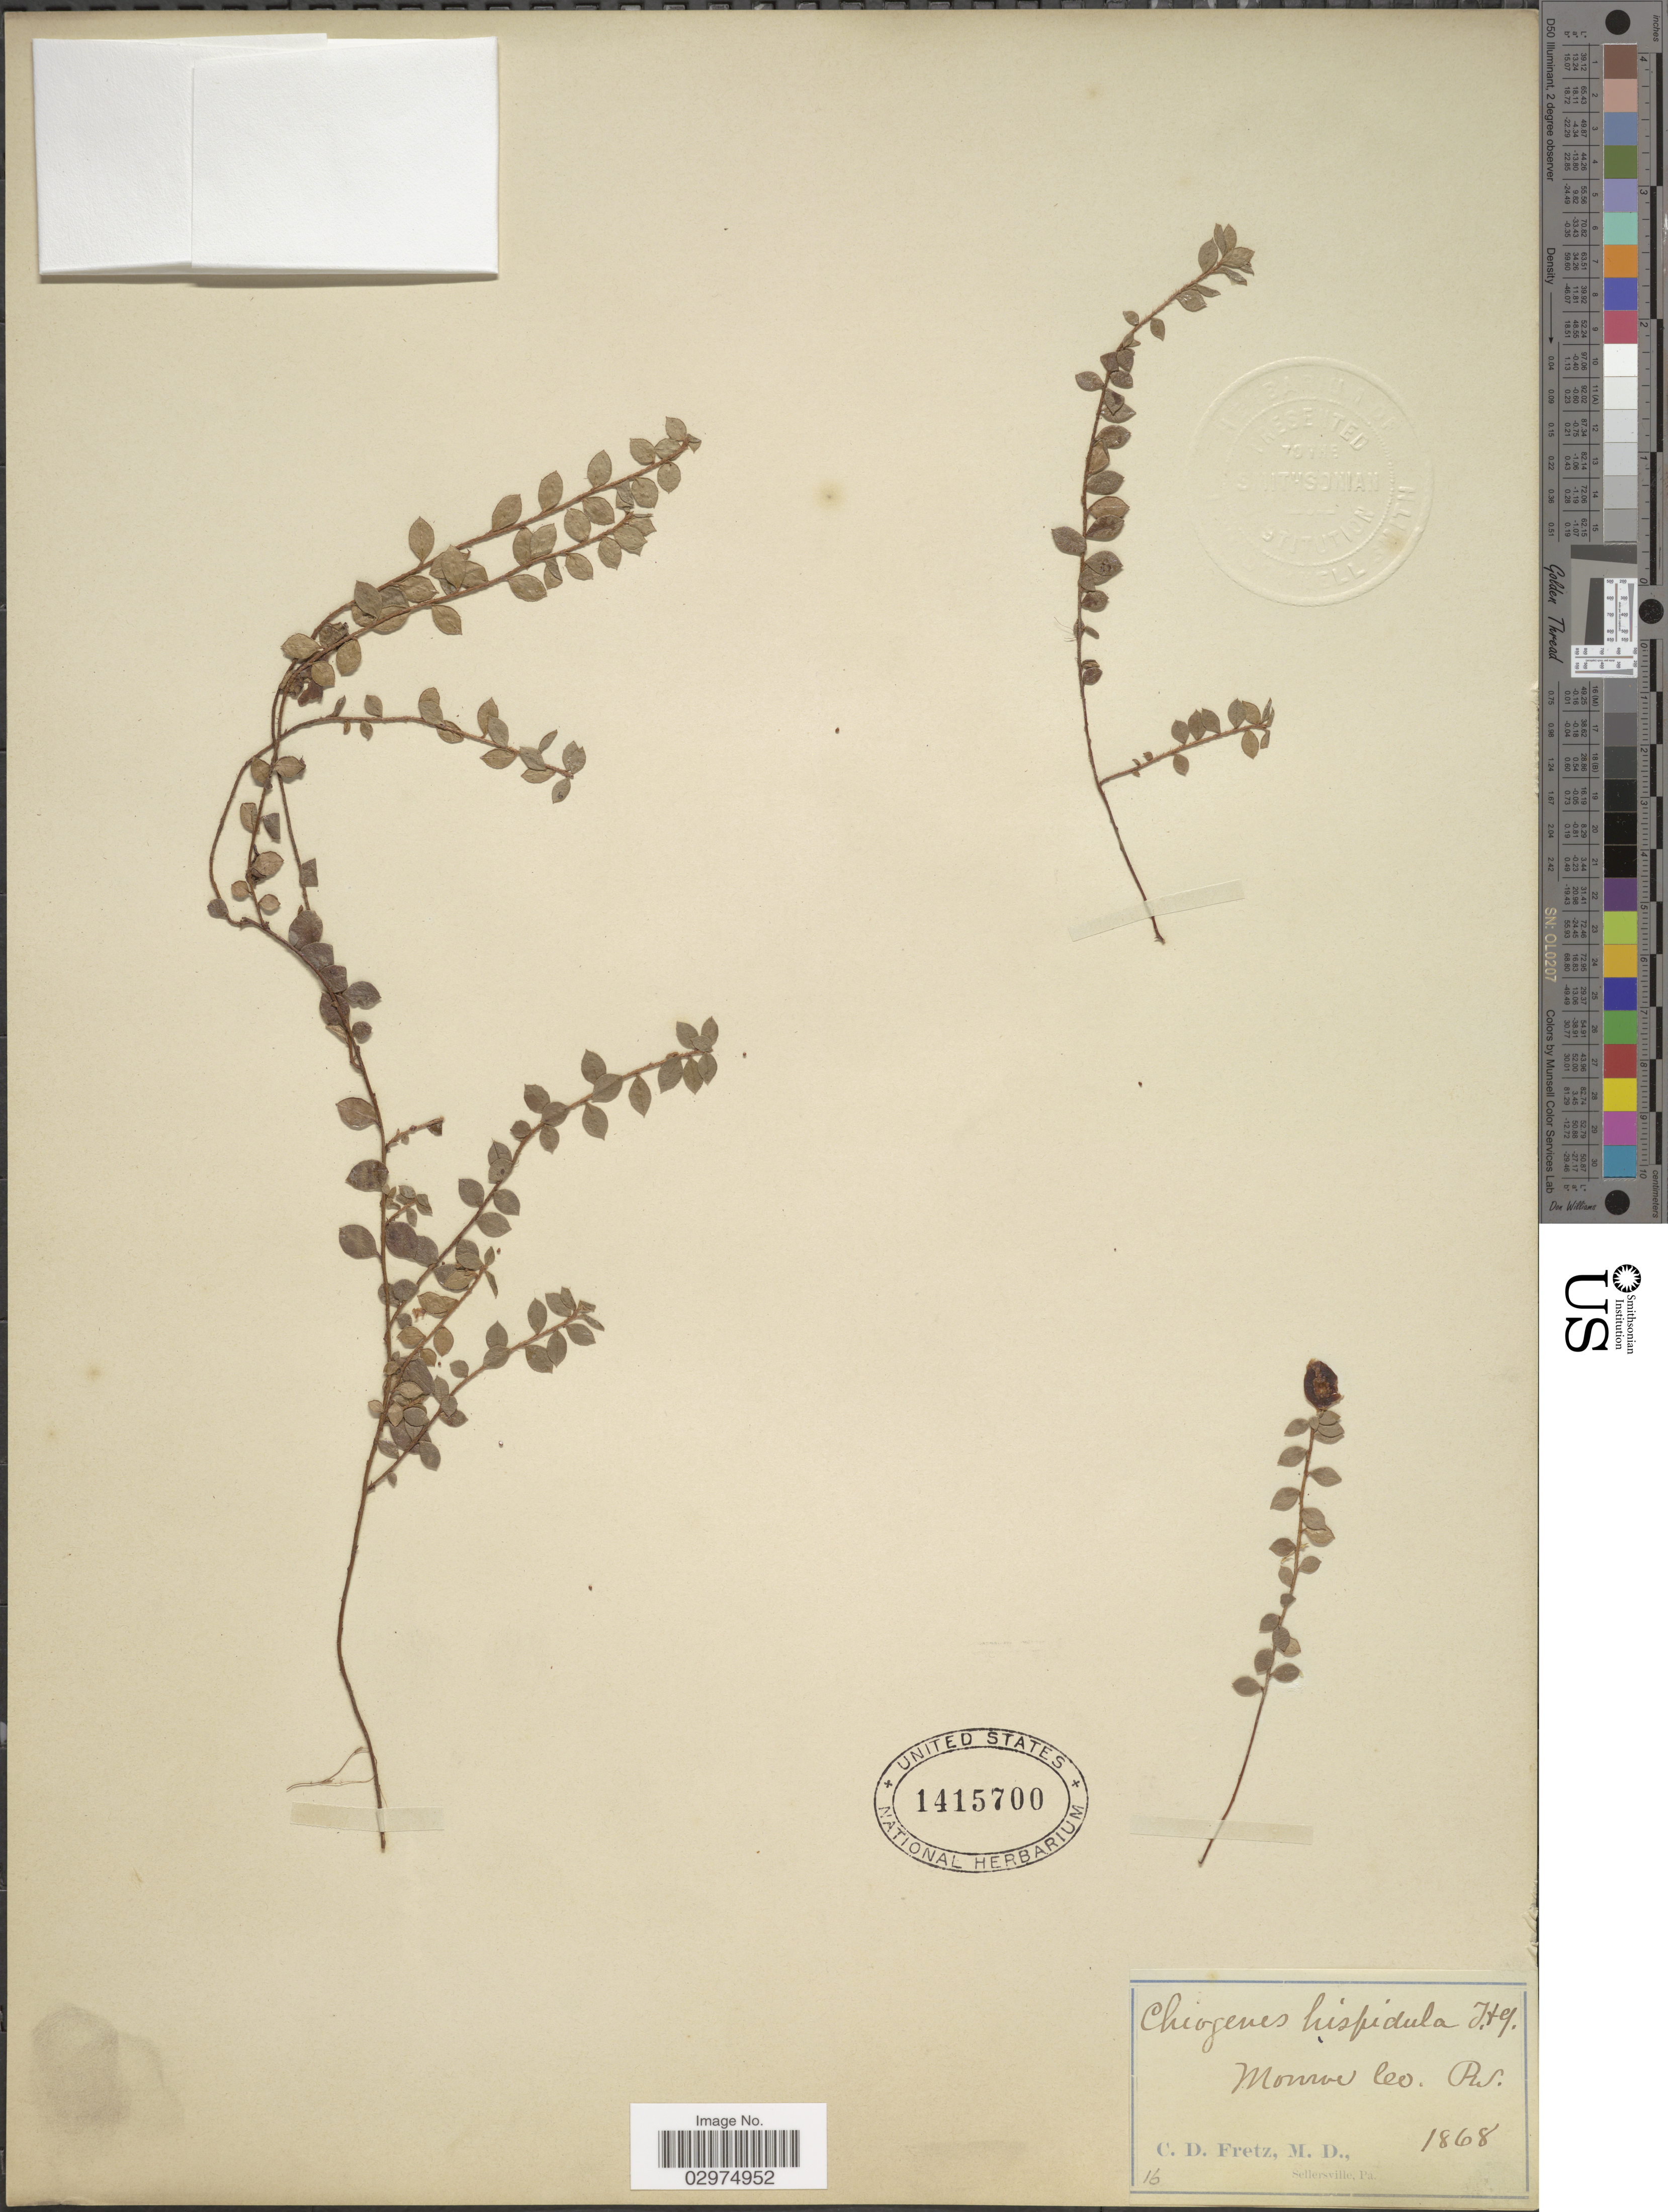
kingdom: Plantae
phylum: Tracheophyta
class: Magnoliopsida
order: Ericales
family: Ericaceae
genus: Gaultheria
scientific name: Gaultheria hispidula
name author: (L.) Muhl. ex Bigelow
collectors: C. D. Fretz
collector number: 16?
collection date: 1868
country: United States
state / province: Pennsylvania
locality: Monroe Co.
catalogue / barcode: US 1415700